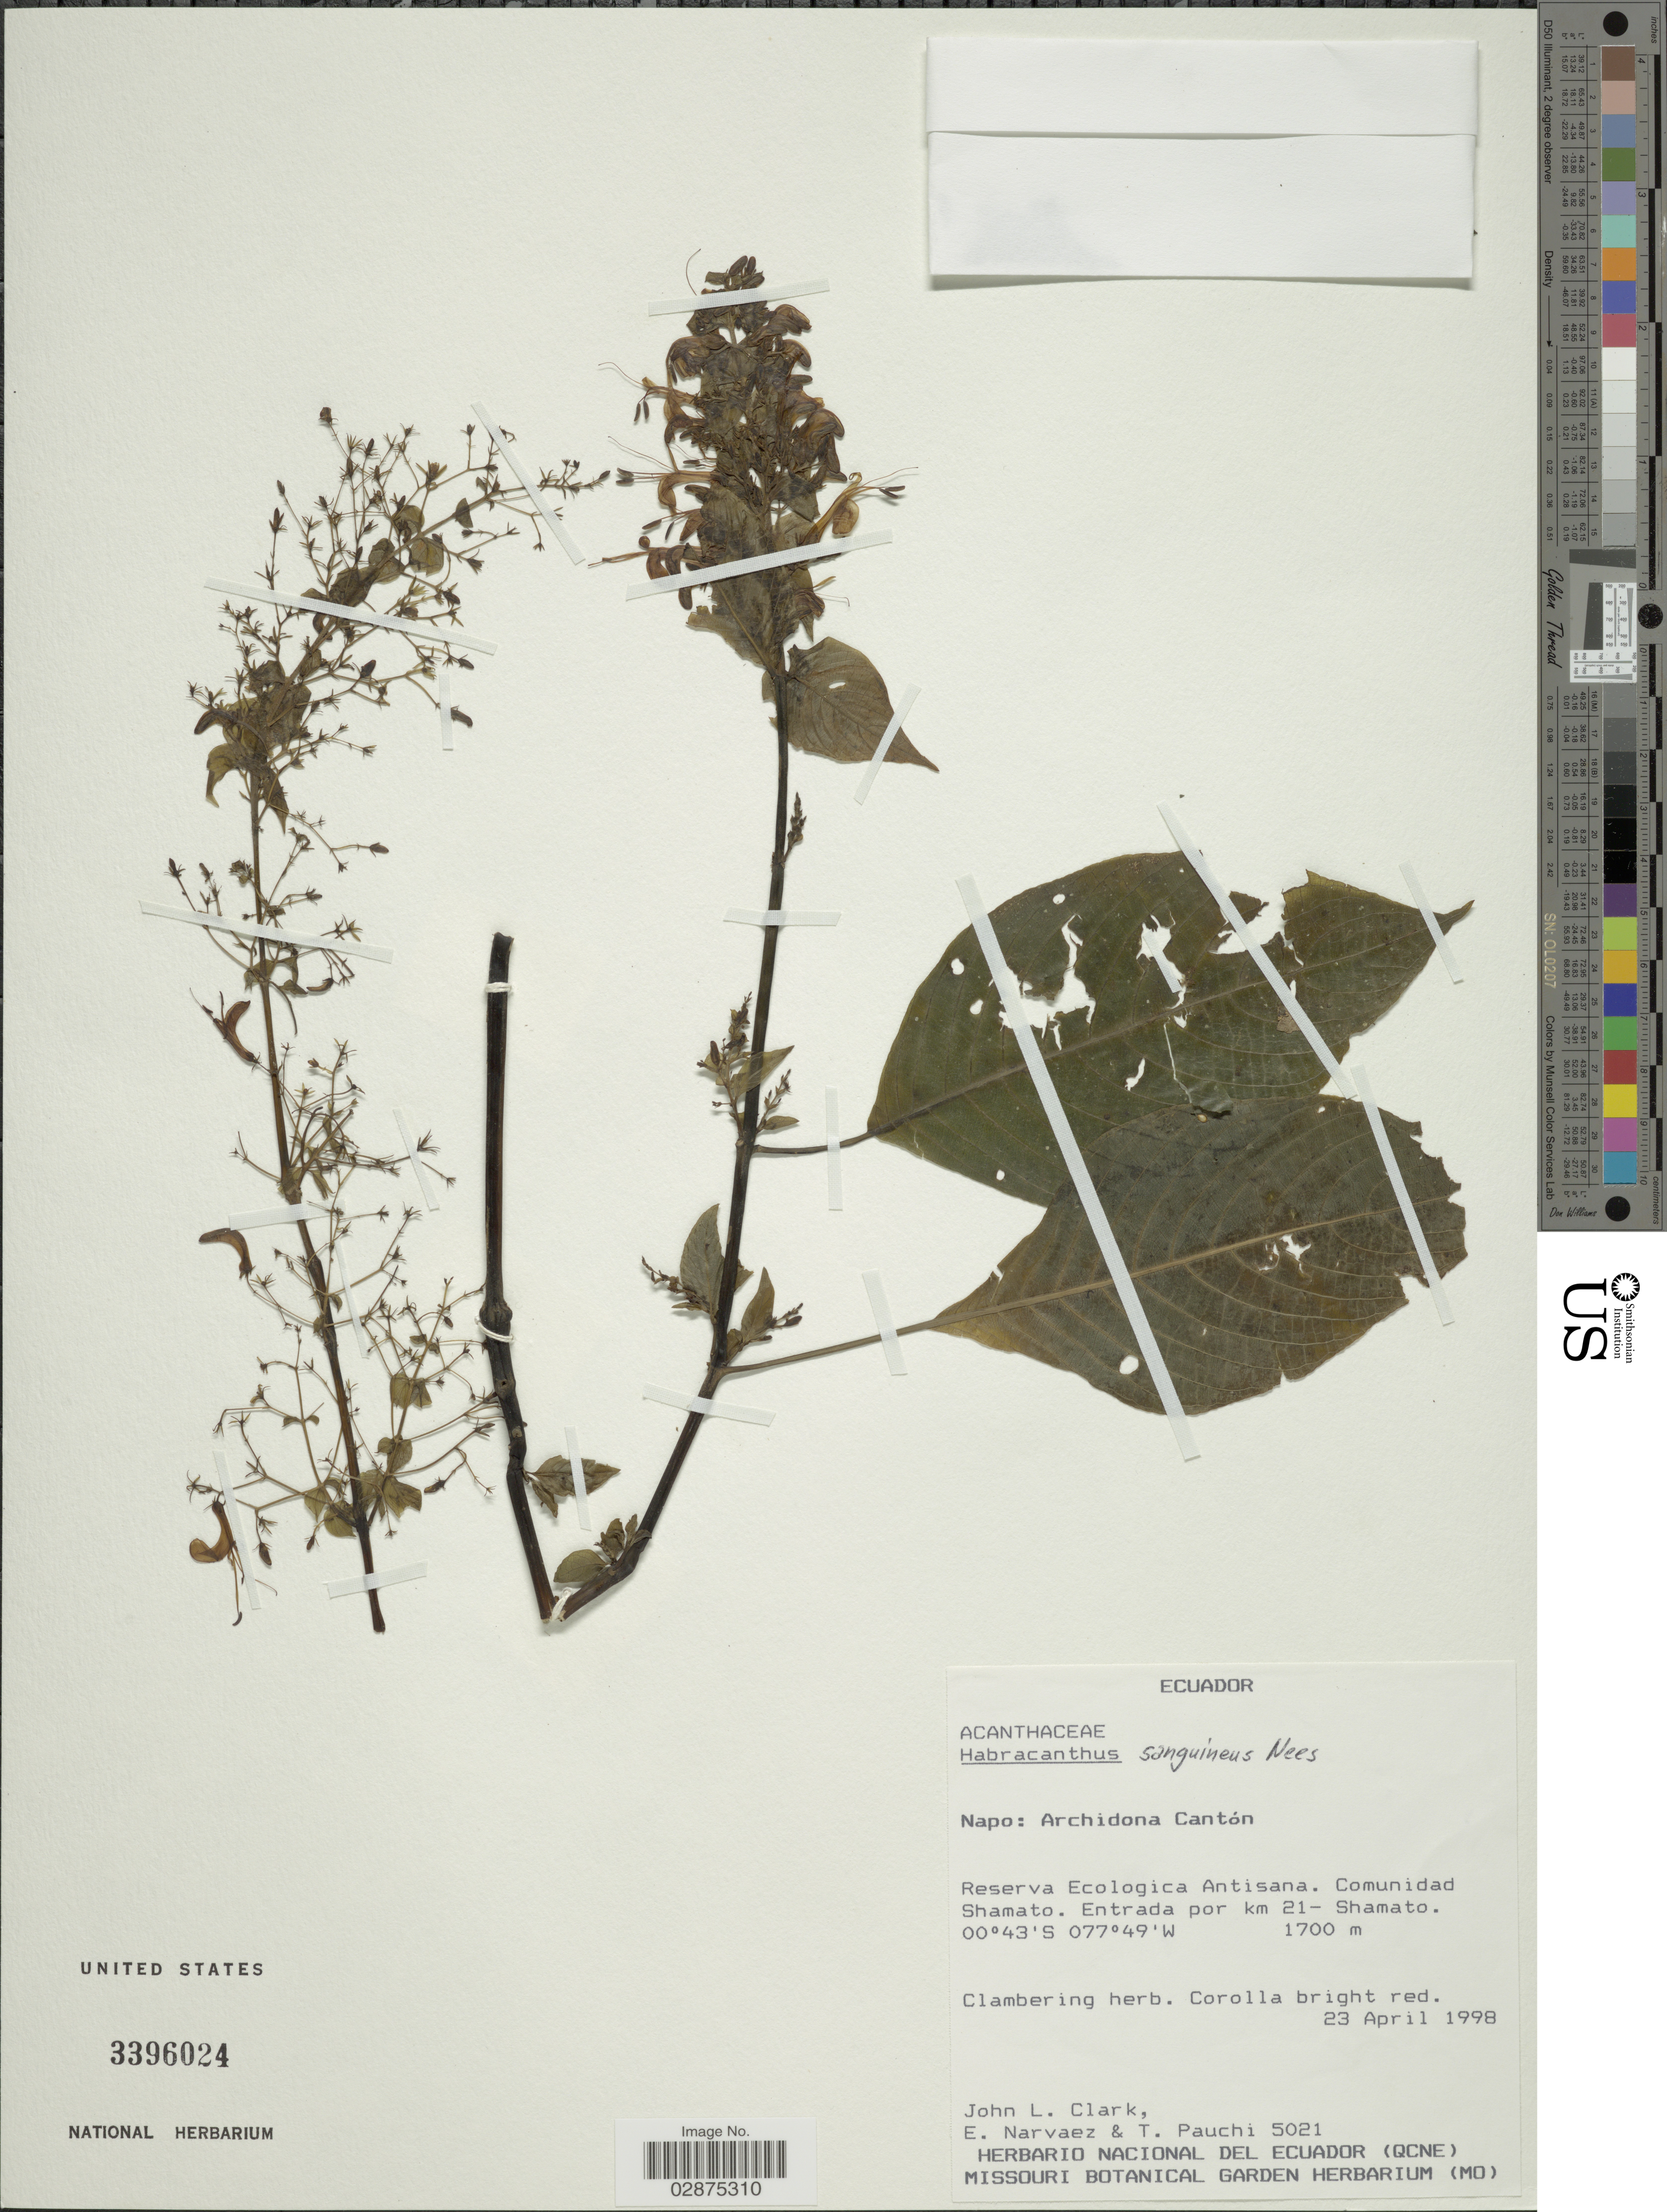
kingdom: Plantae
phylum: Tracheophyta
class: Magnoliopsida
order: Lamiales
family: Acanthaceae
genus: Stenostephanus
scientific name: Stenostephanus sp.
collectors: J. L. Clark, E. Narváez & T. Pauchi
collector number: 5021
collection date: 1998-04-23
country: Ecuador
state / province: Napo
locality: Archidona Cantón. Reserva Ecologica Antisana. Comunidad Shamato. Entrada por km 21- Shamato.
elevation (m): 1700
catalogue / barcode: US 3396024